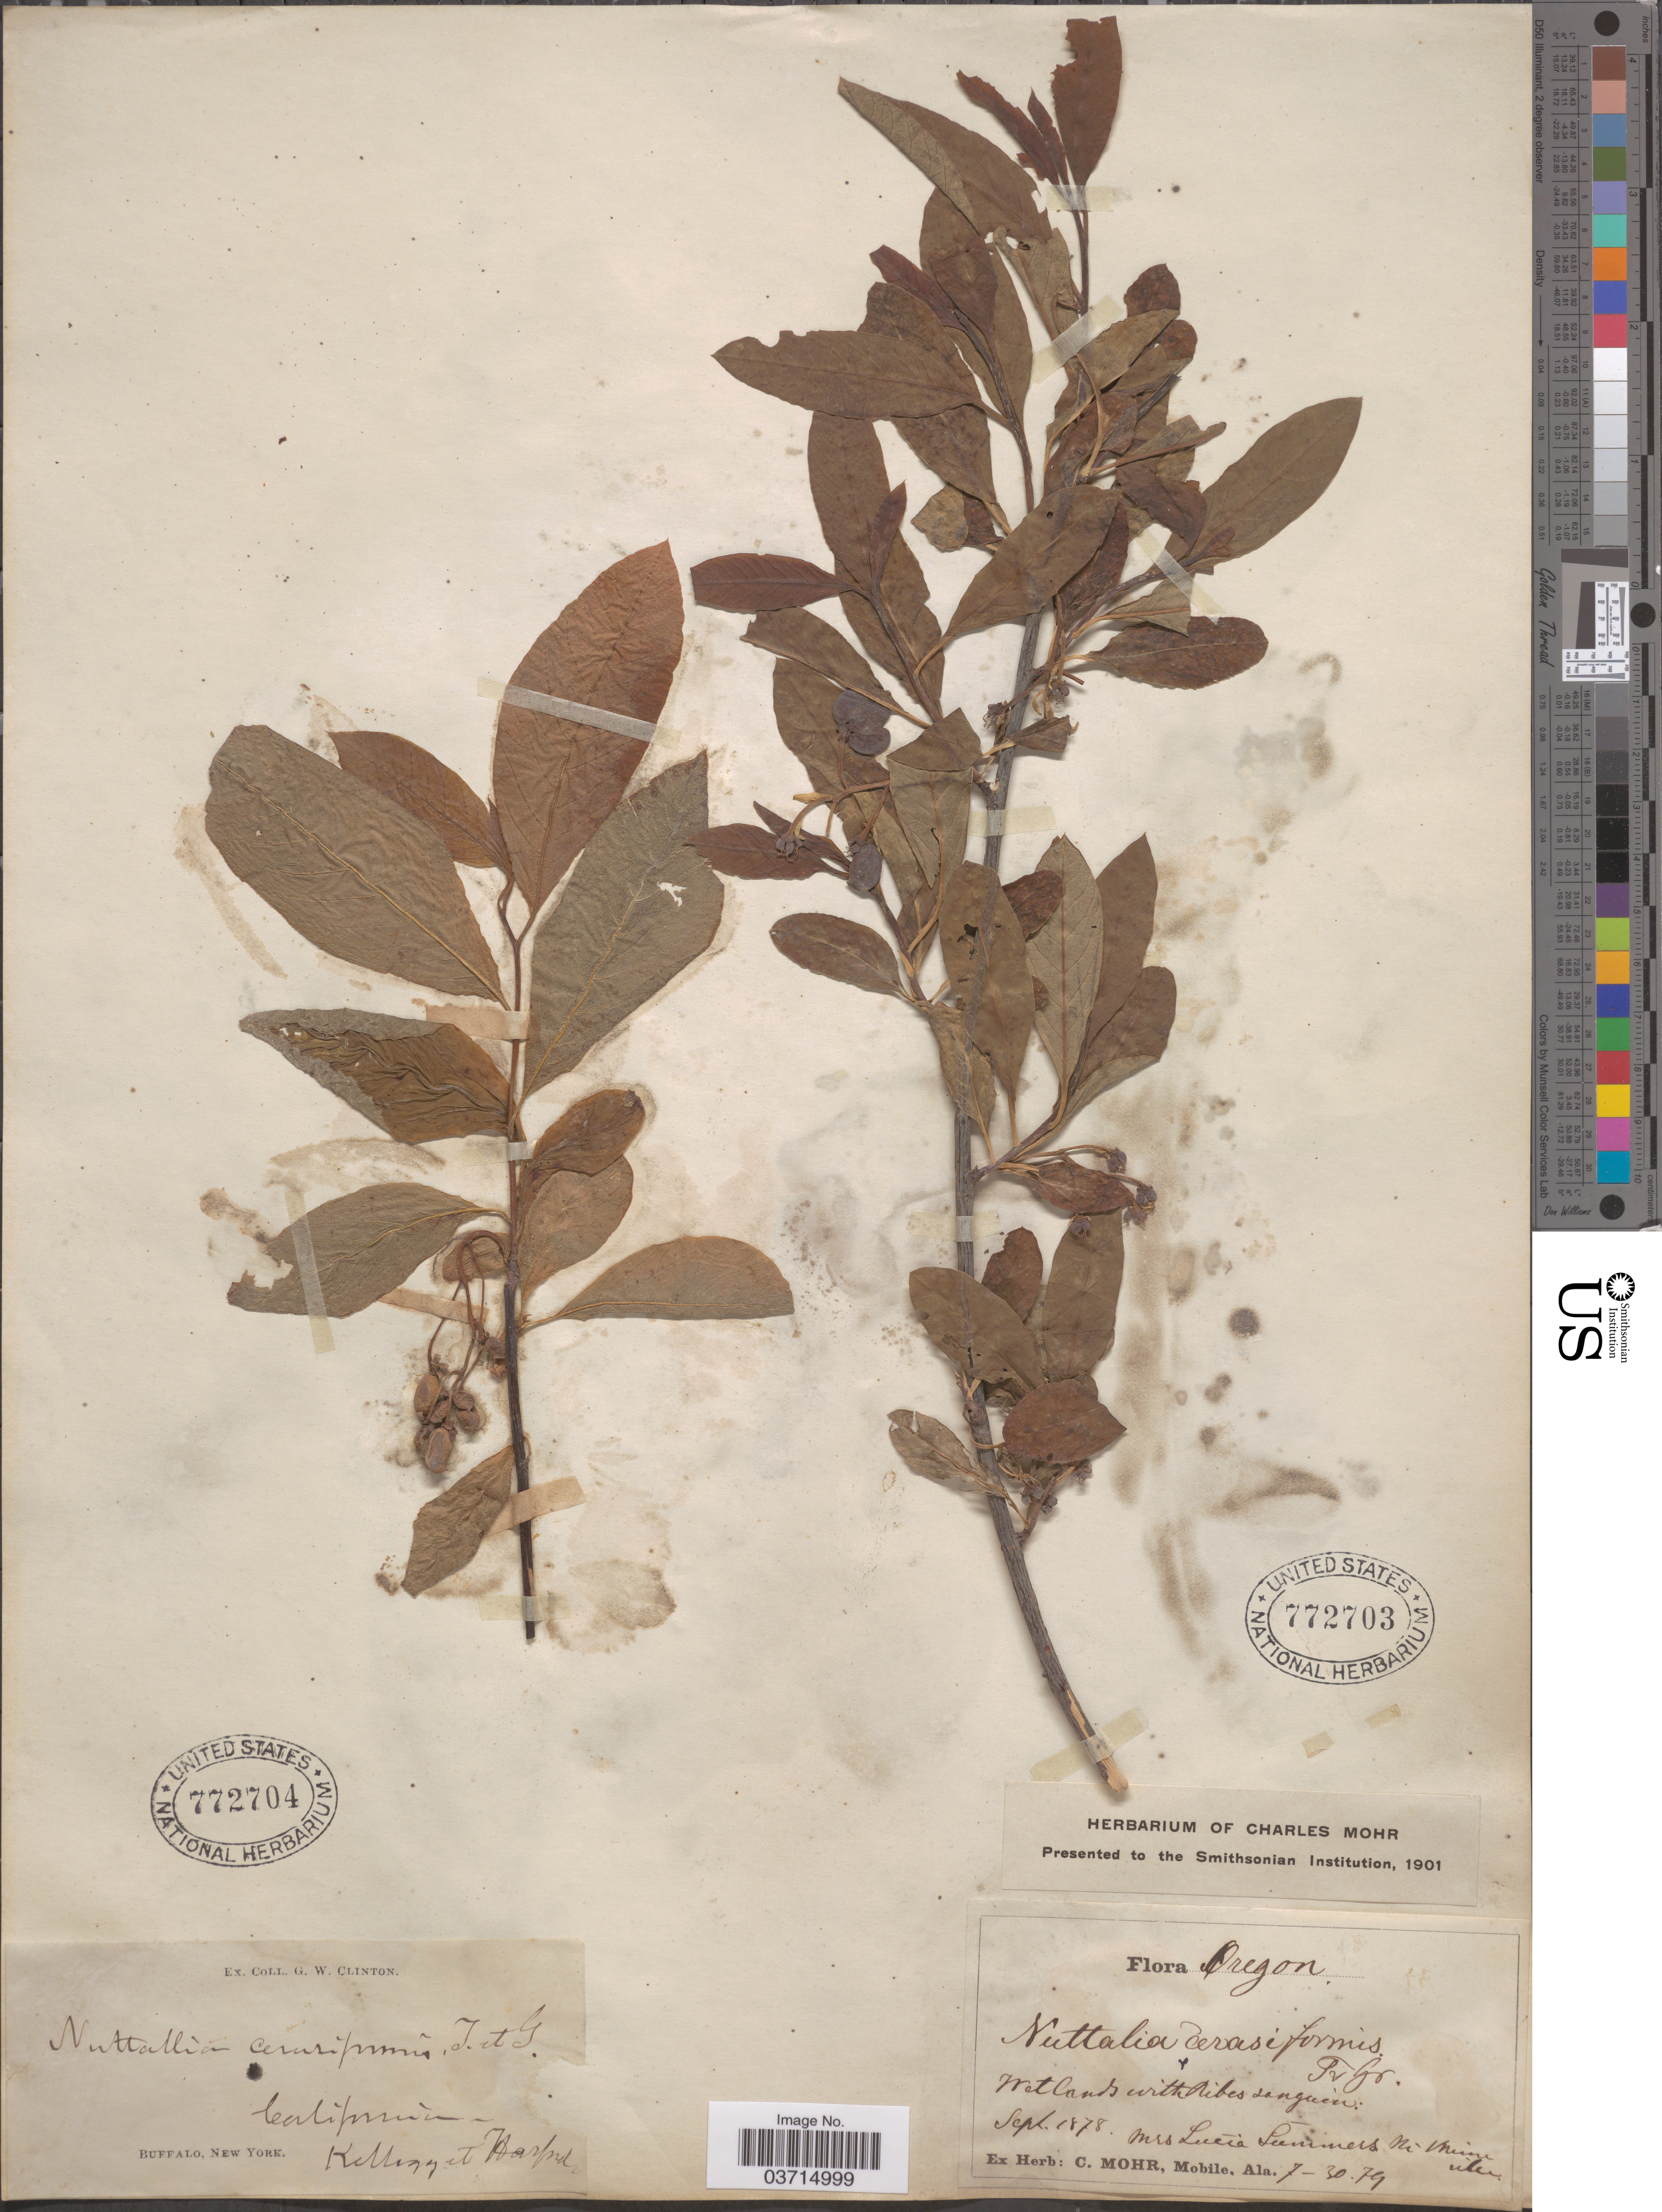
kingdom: Plantae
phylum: Tracheophyta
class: Magnoliopsida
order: Rosales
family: Rosaceae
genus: Oemleria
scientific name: Oemleria cerasiformis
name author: (Torr. & A. Gray ex Hook. & Arn.) J.W. Landon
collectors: -- Kellogg & Harford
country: United States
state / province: California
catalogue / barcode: US 772704-2